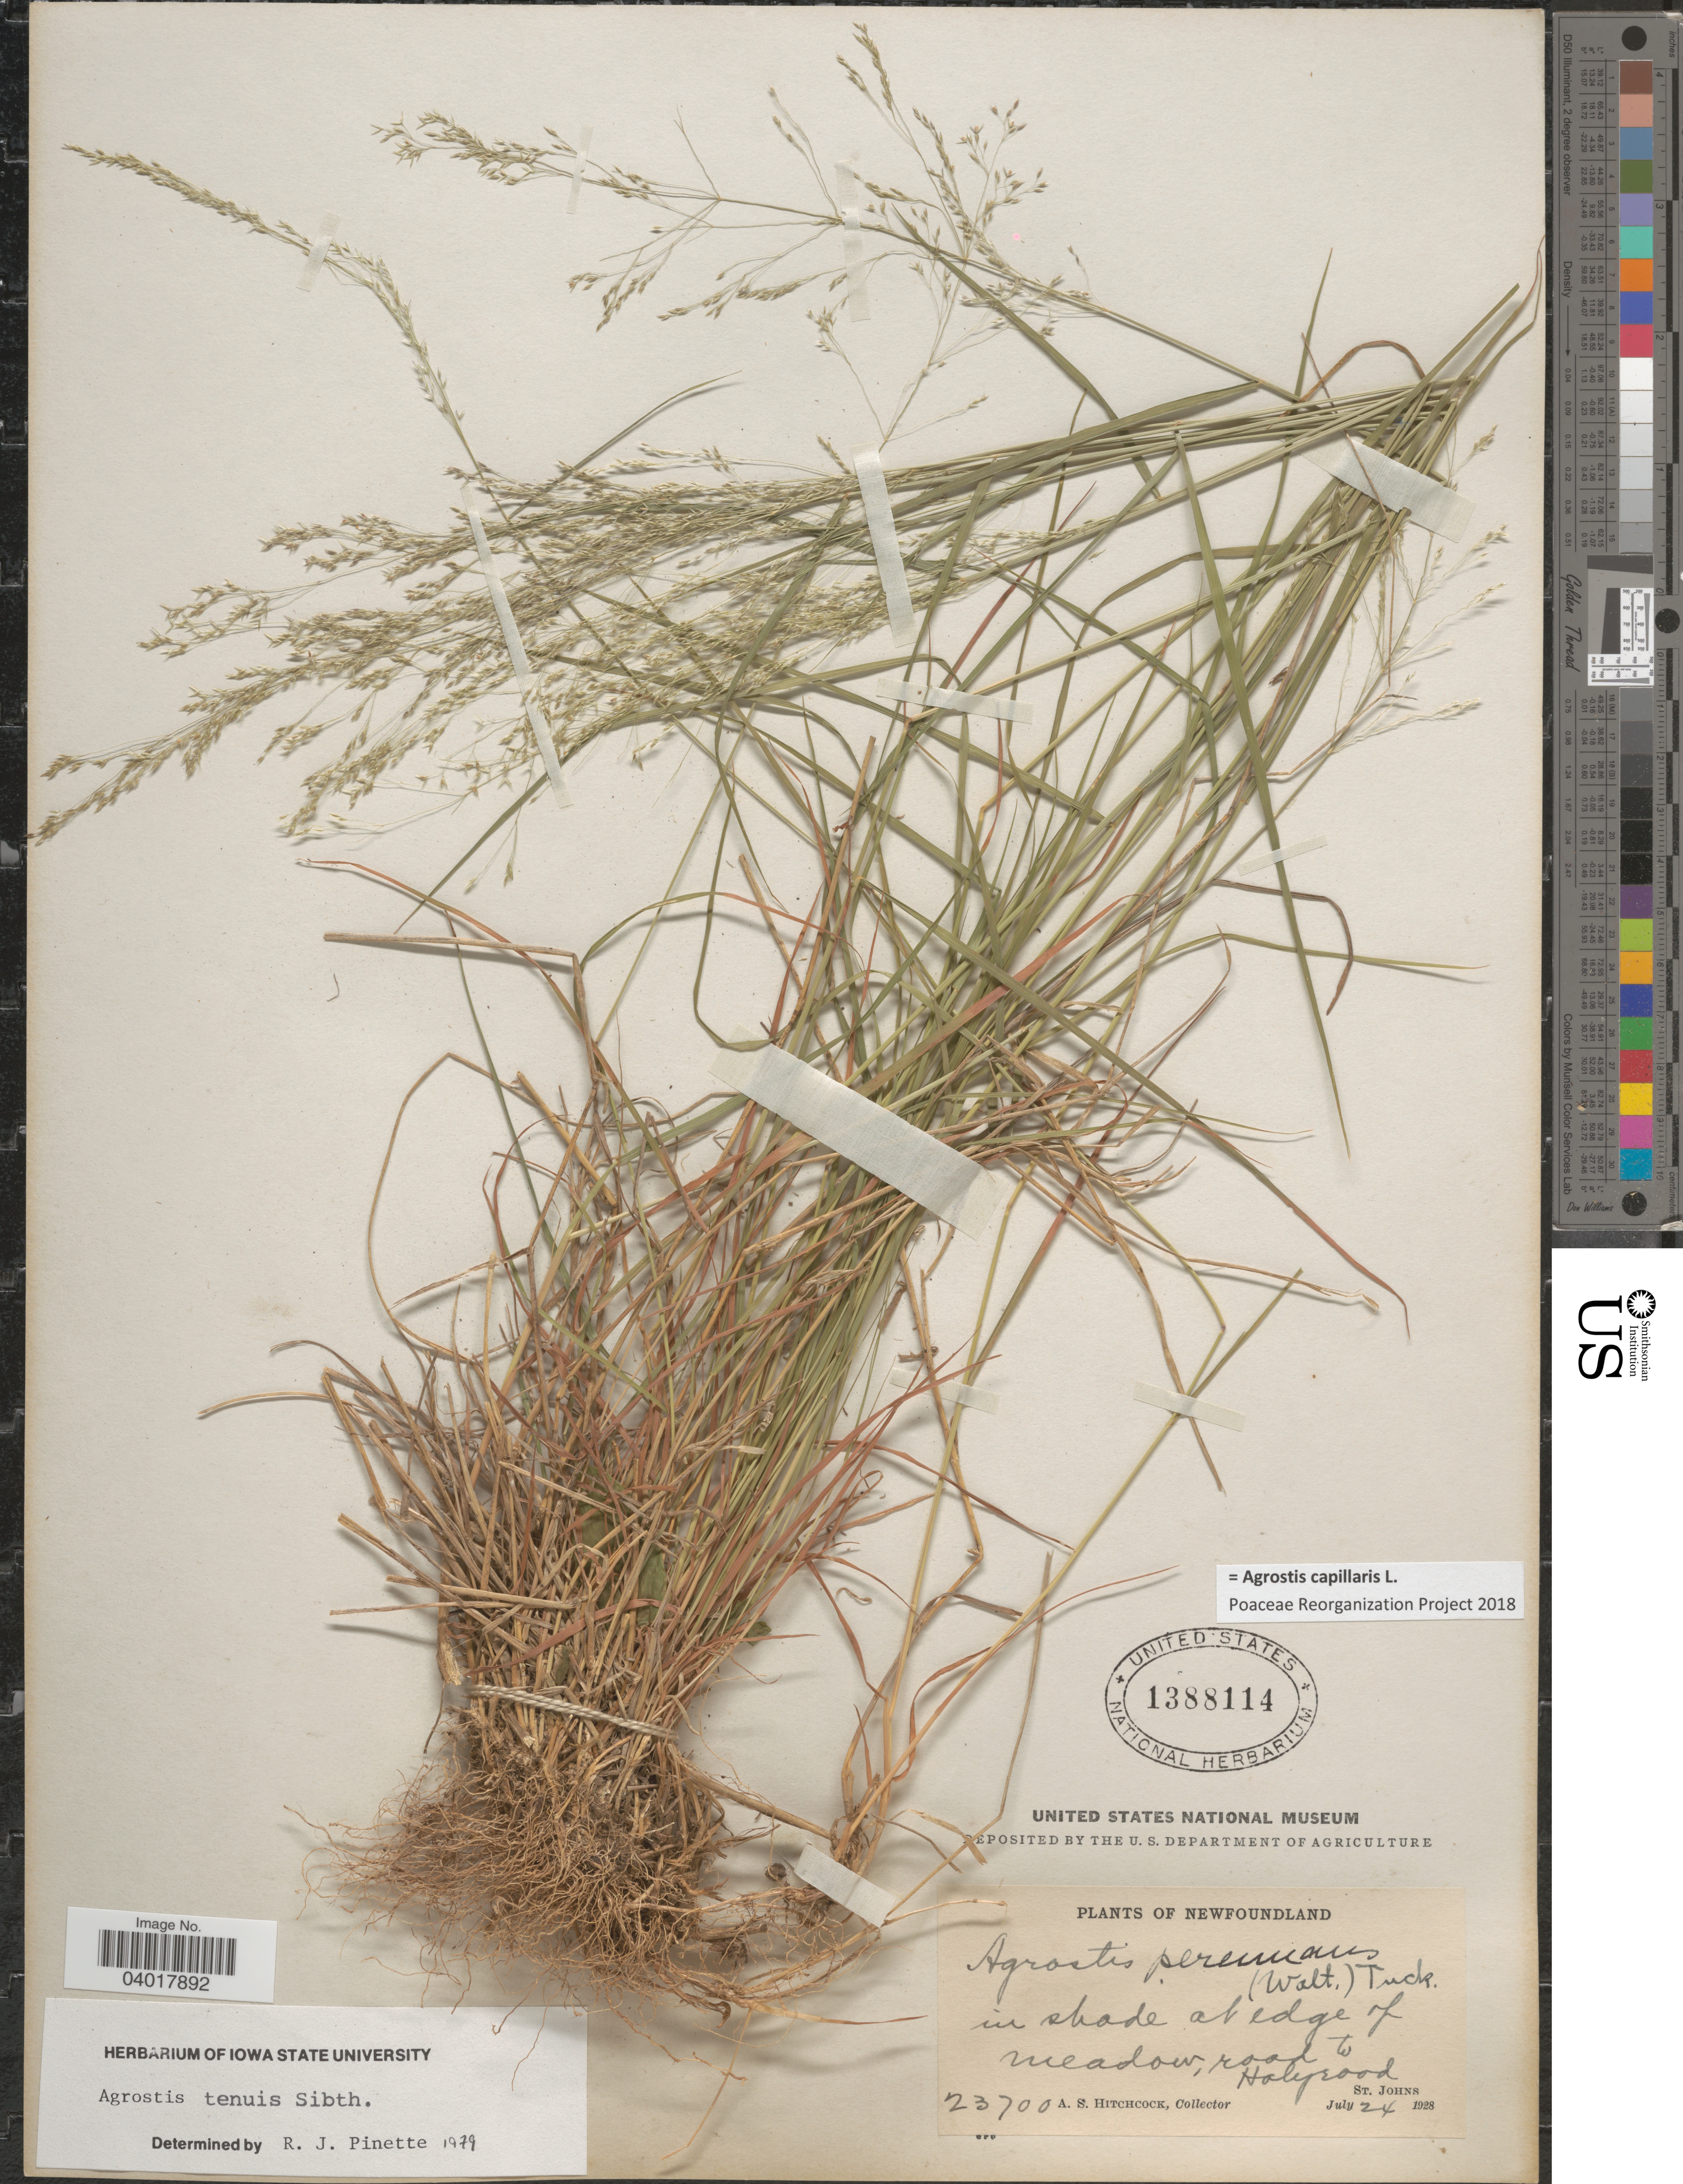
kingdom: Plantae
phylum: Tracheophyta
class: Liliopsida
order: Poales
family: Poaceae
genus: Agrostis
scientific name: Agrostis capillaris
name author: L.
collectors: A. S. Hitchcock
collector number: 23700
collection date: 1928-07-24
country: Canada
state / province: Newfoundland and Labrador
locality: In shade at edge of meadow, road to Holyroad. St. Johns.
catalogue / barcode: US 1388114